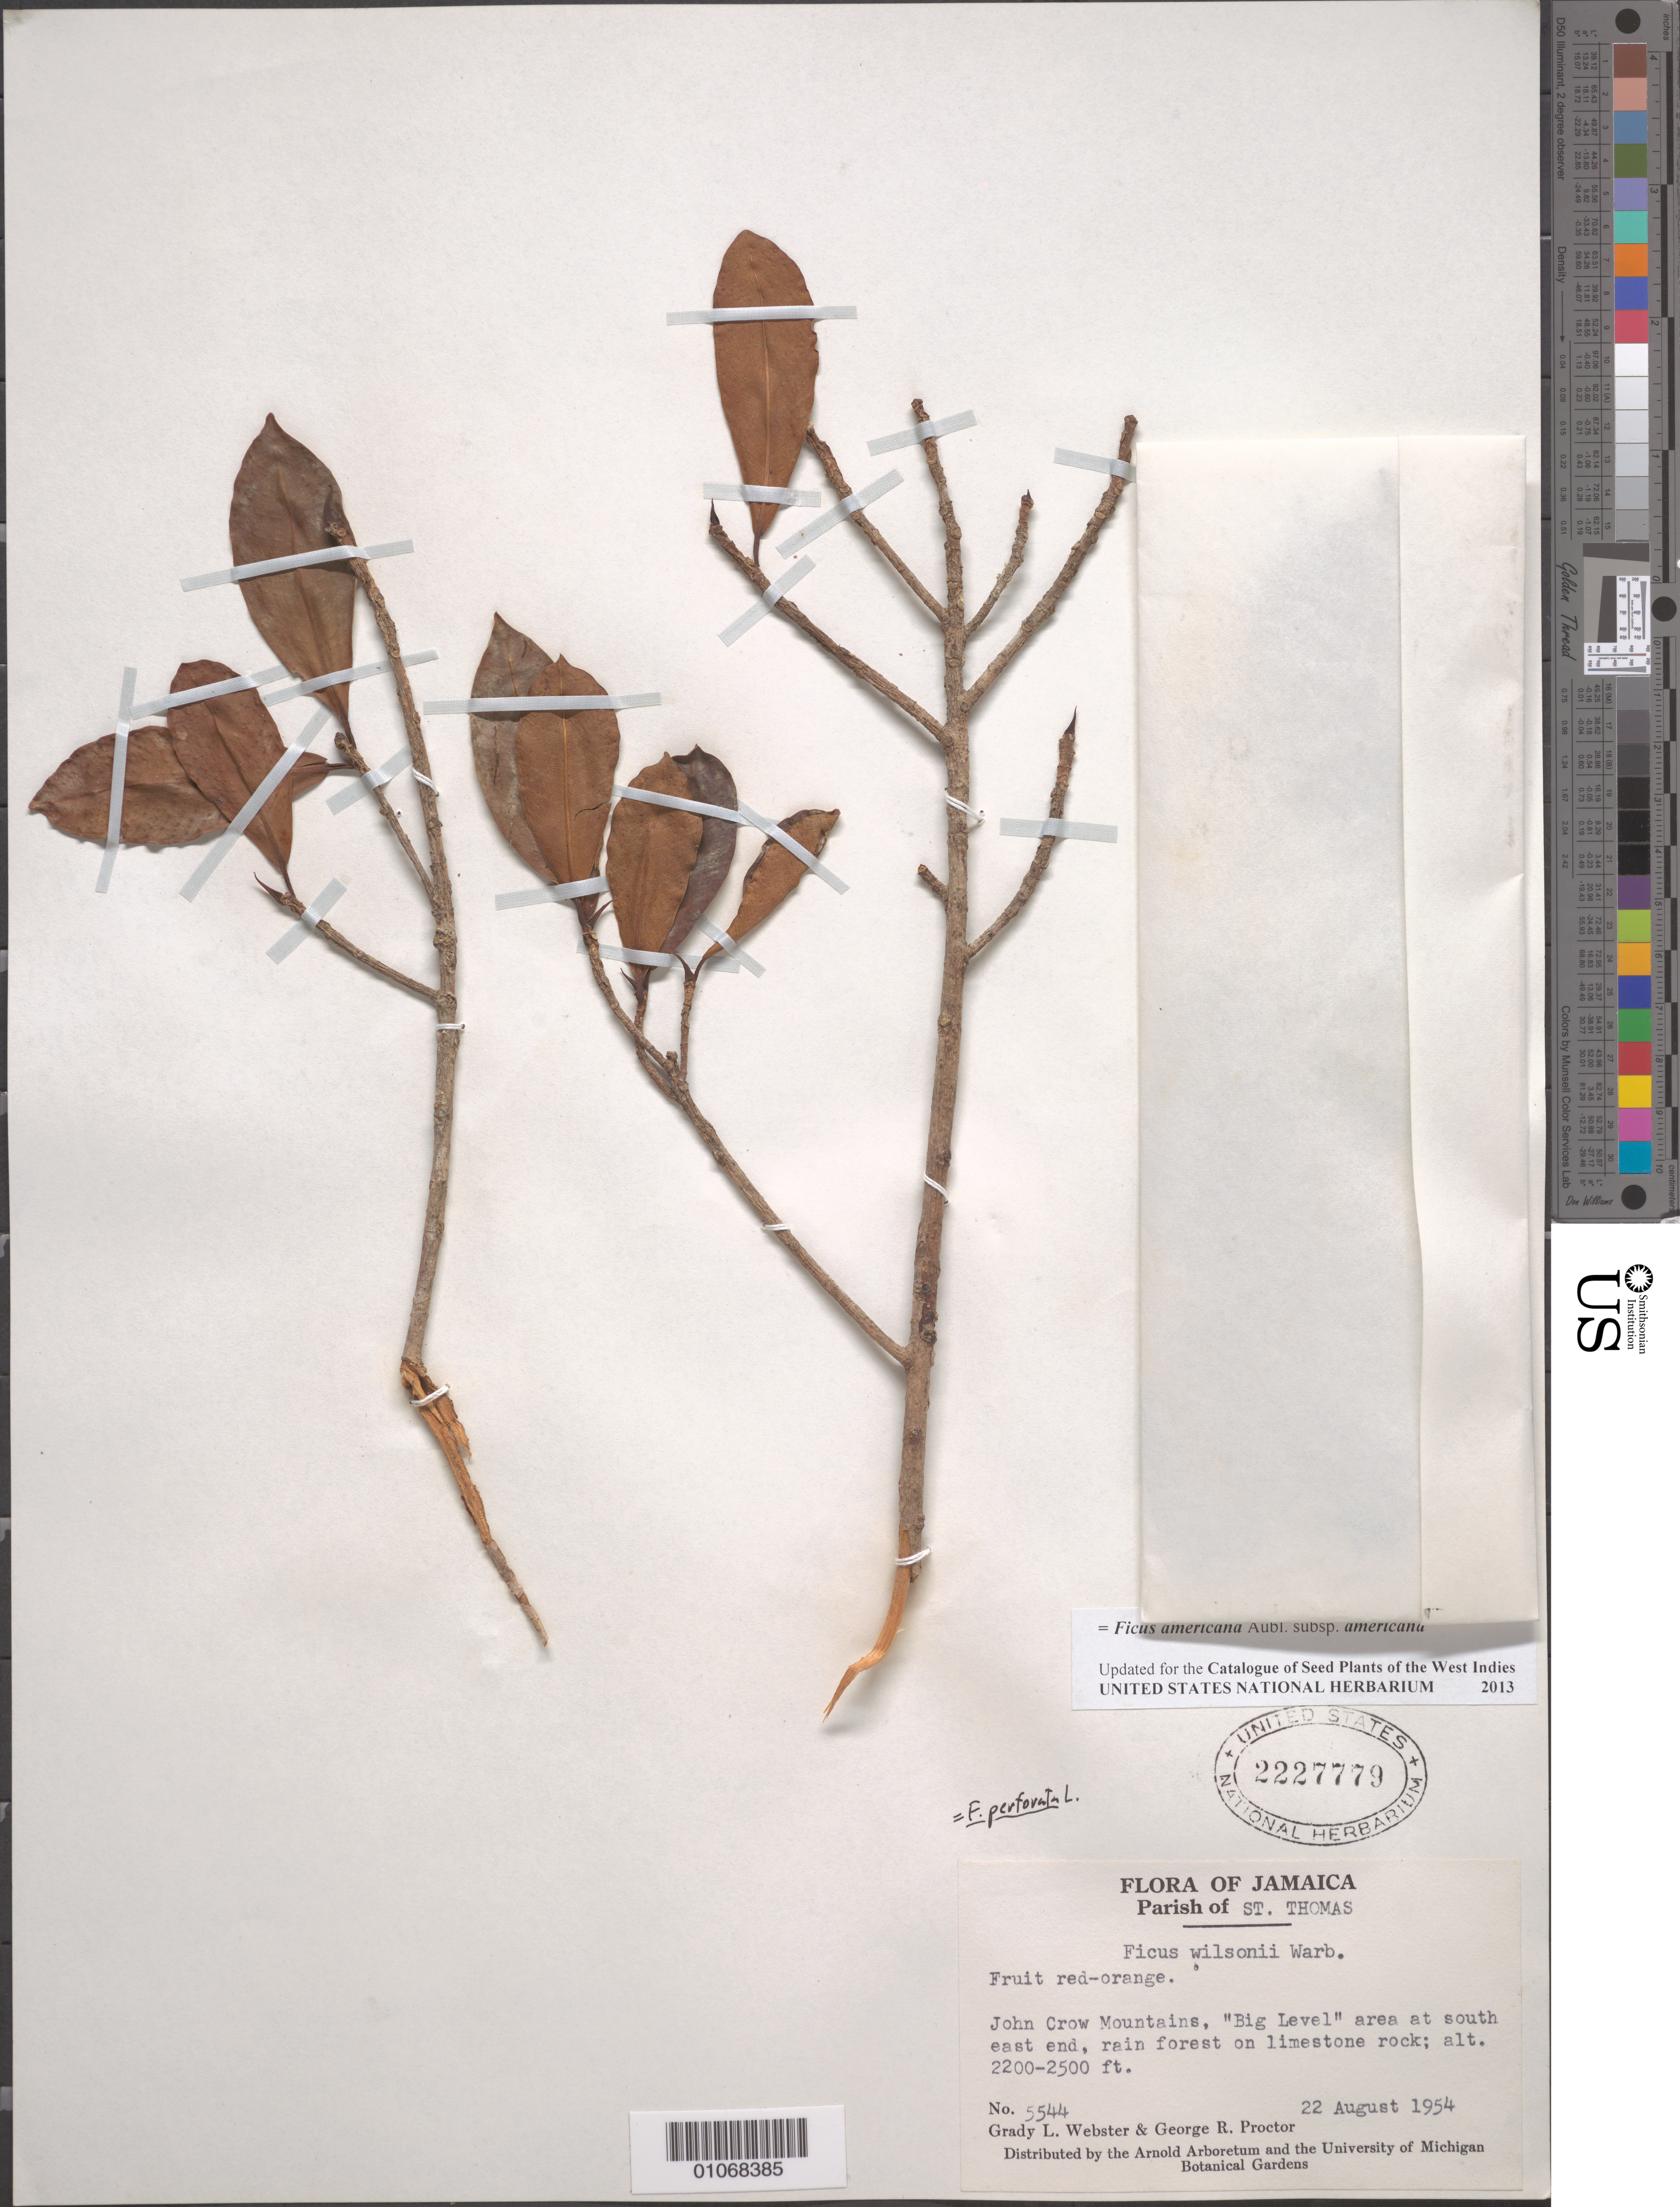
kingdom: Plantae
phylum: Tracheophyta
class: Magnoliopsida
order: Rosales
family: Moraceae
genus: Ficus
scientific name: Ficus perforata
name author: L.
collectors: G. L. Webster & G. R. Proctor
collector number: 5544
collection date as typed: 22 Aug 1954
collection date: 1954-08-22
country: Jamaica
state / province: Saint Thomas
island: Jamaica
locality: John Crow mountains. "Big level" area at south east end, rain forest in limestone rock.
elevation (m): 671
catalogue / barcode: US 2227779